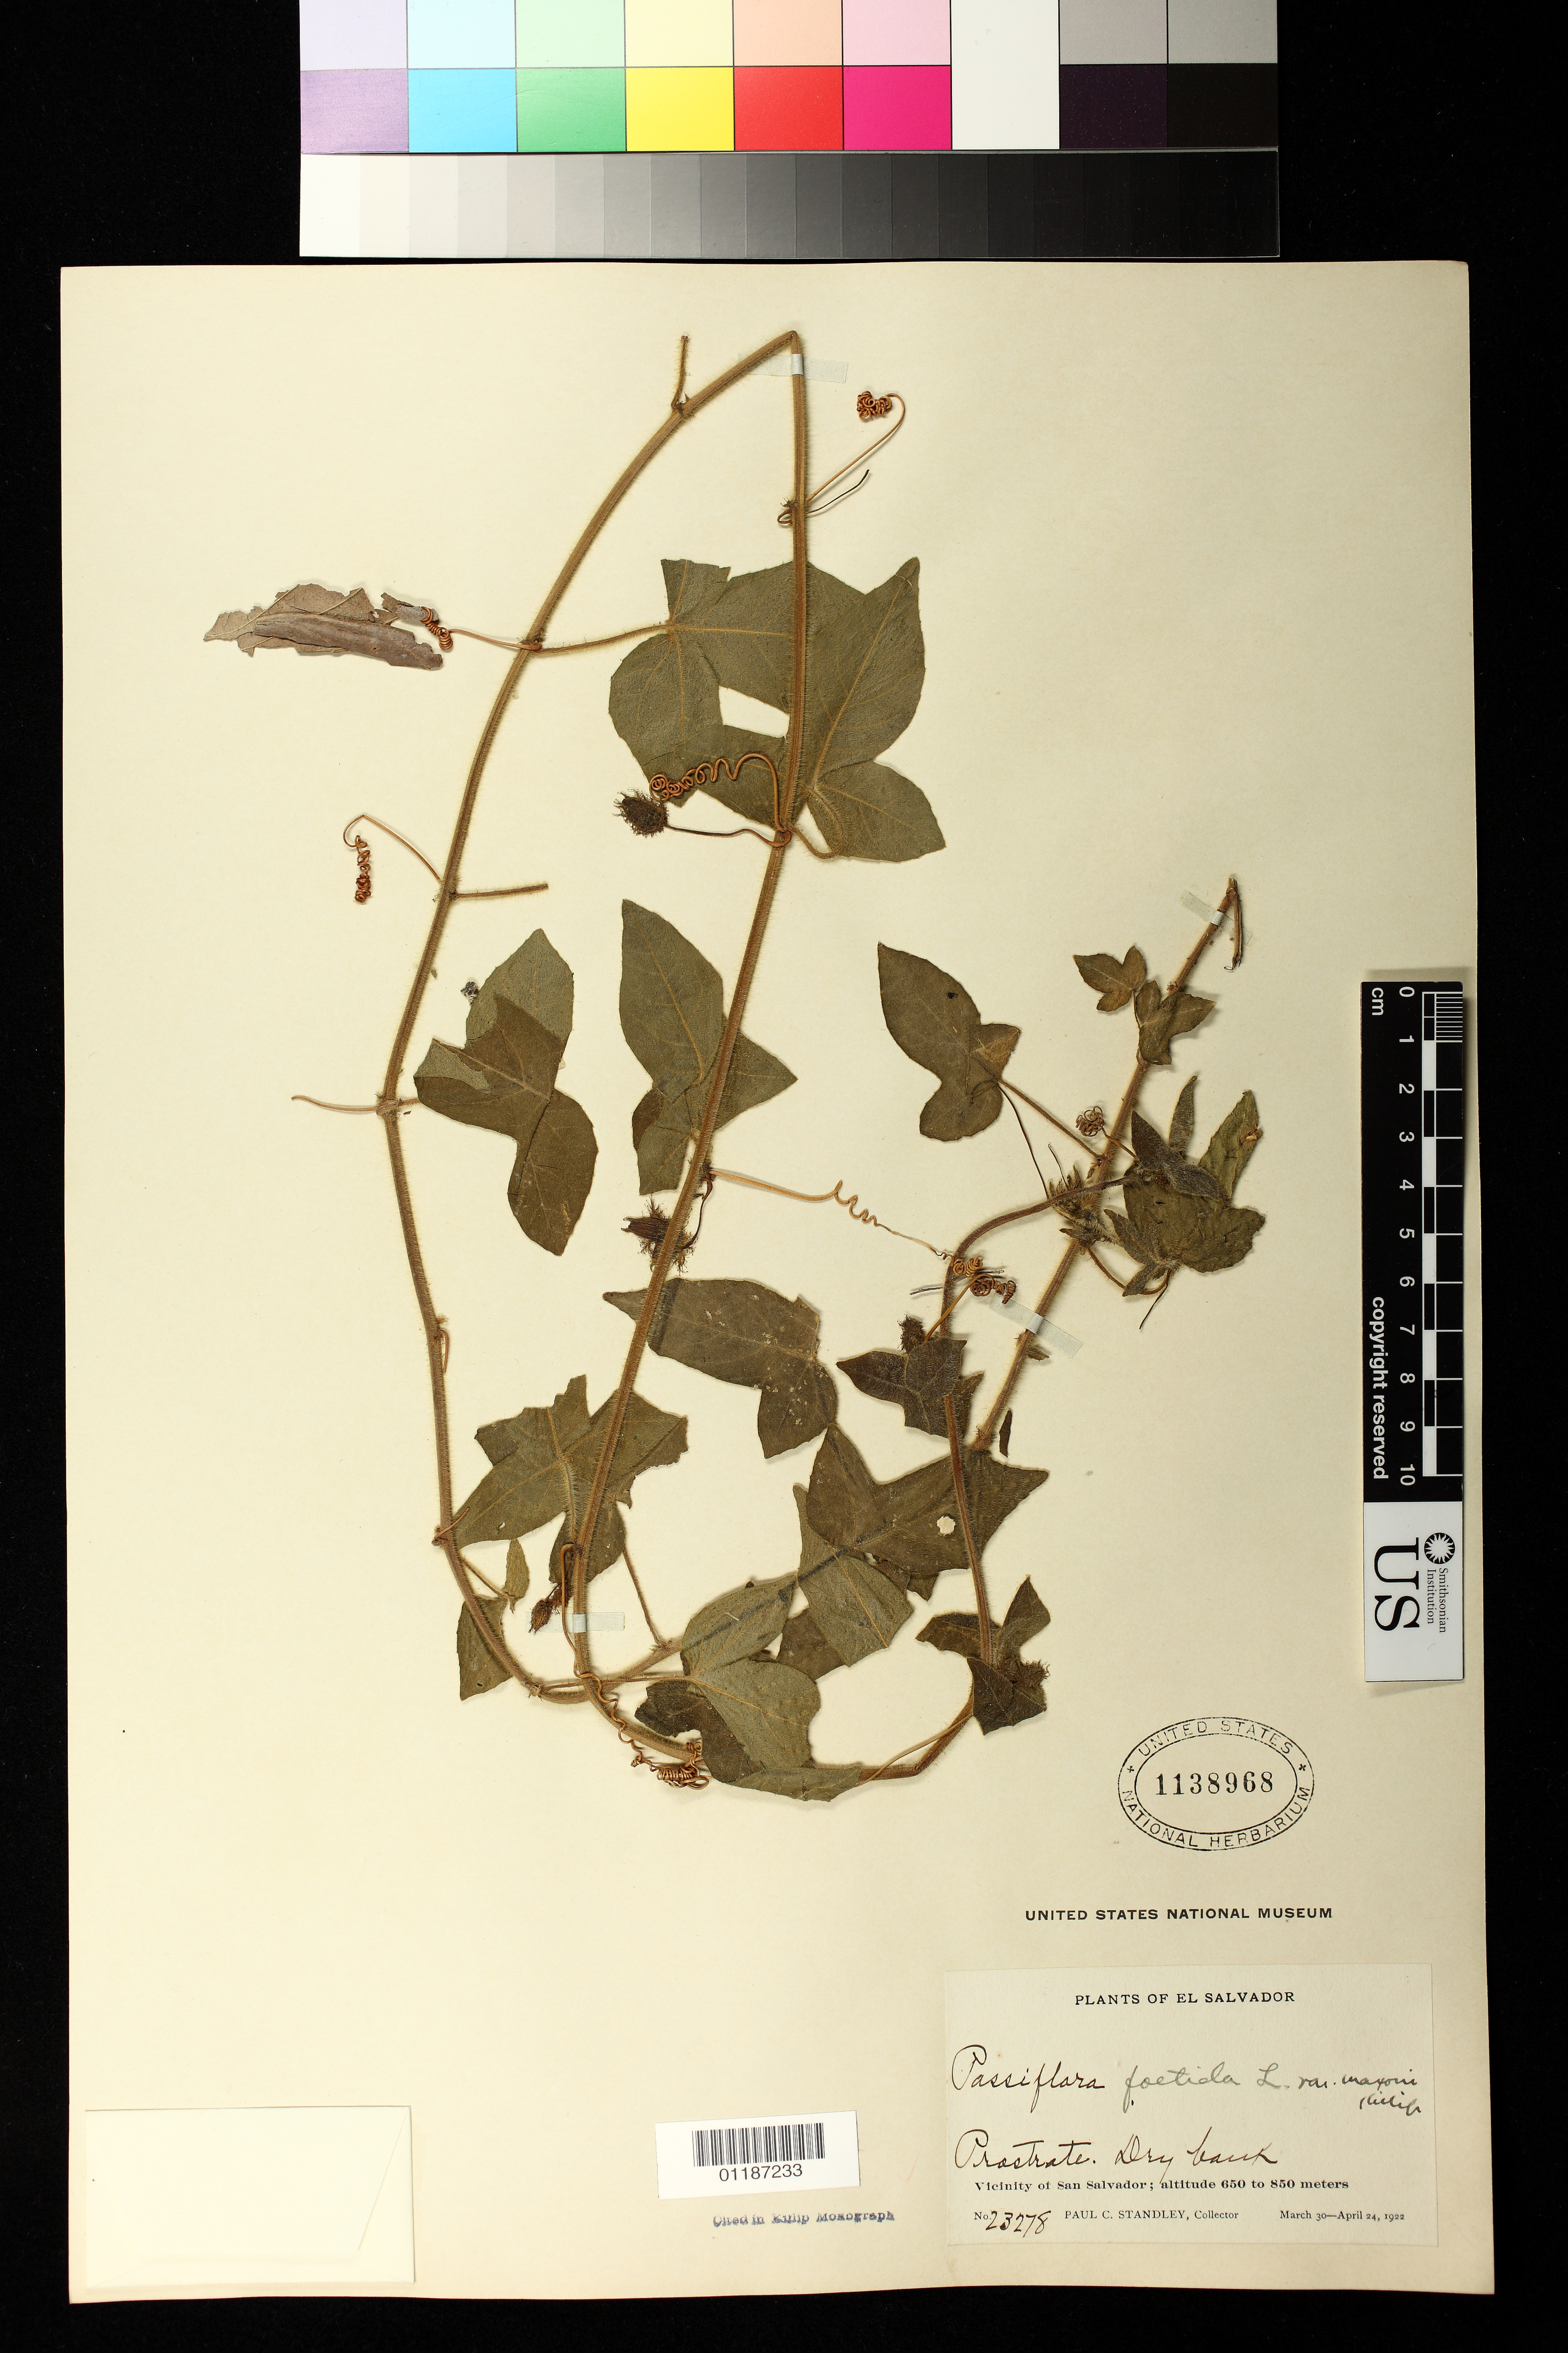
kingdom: Plantae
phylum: Tracheophyta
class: Magnoliopsida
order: Malpighiales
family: Passifloraceae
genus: Passiflora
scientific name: Passiflora foetida var. maxonii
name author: Killip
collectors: P. C. Standley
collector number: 23278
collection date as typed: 30 Mar 1922 to 24 Apr 1922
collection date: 1922-03-30/1922-04-24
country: El Salvador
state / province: San Salvador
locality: Vicinity of san salvador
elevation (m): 650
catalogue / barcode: US 1138968